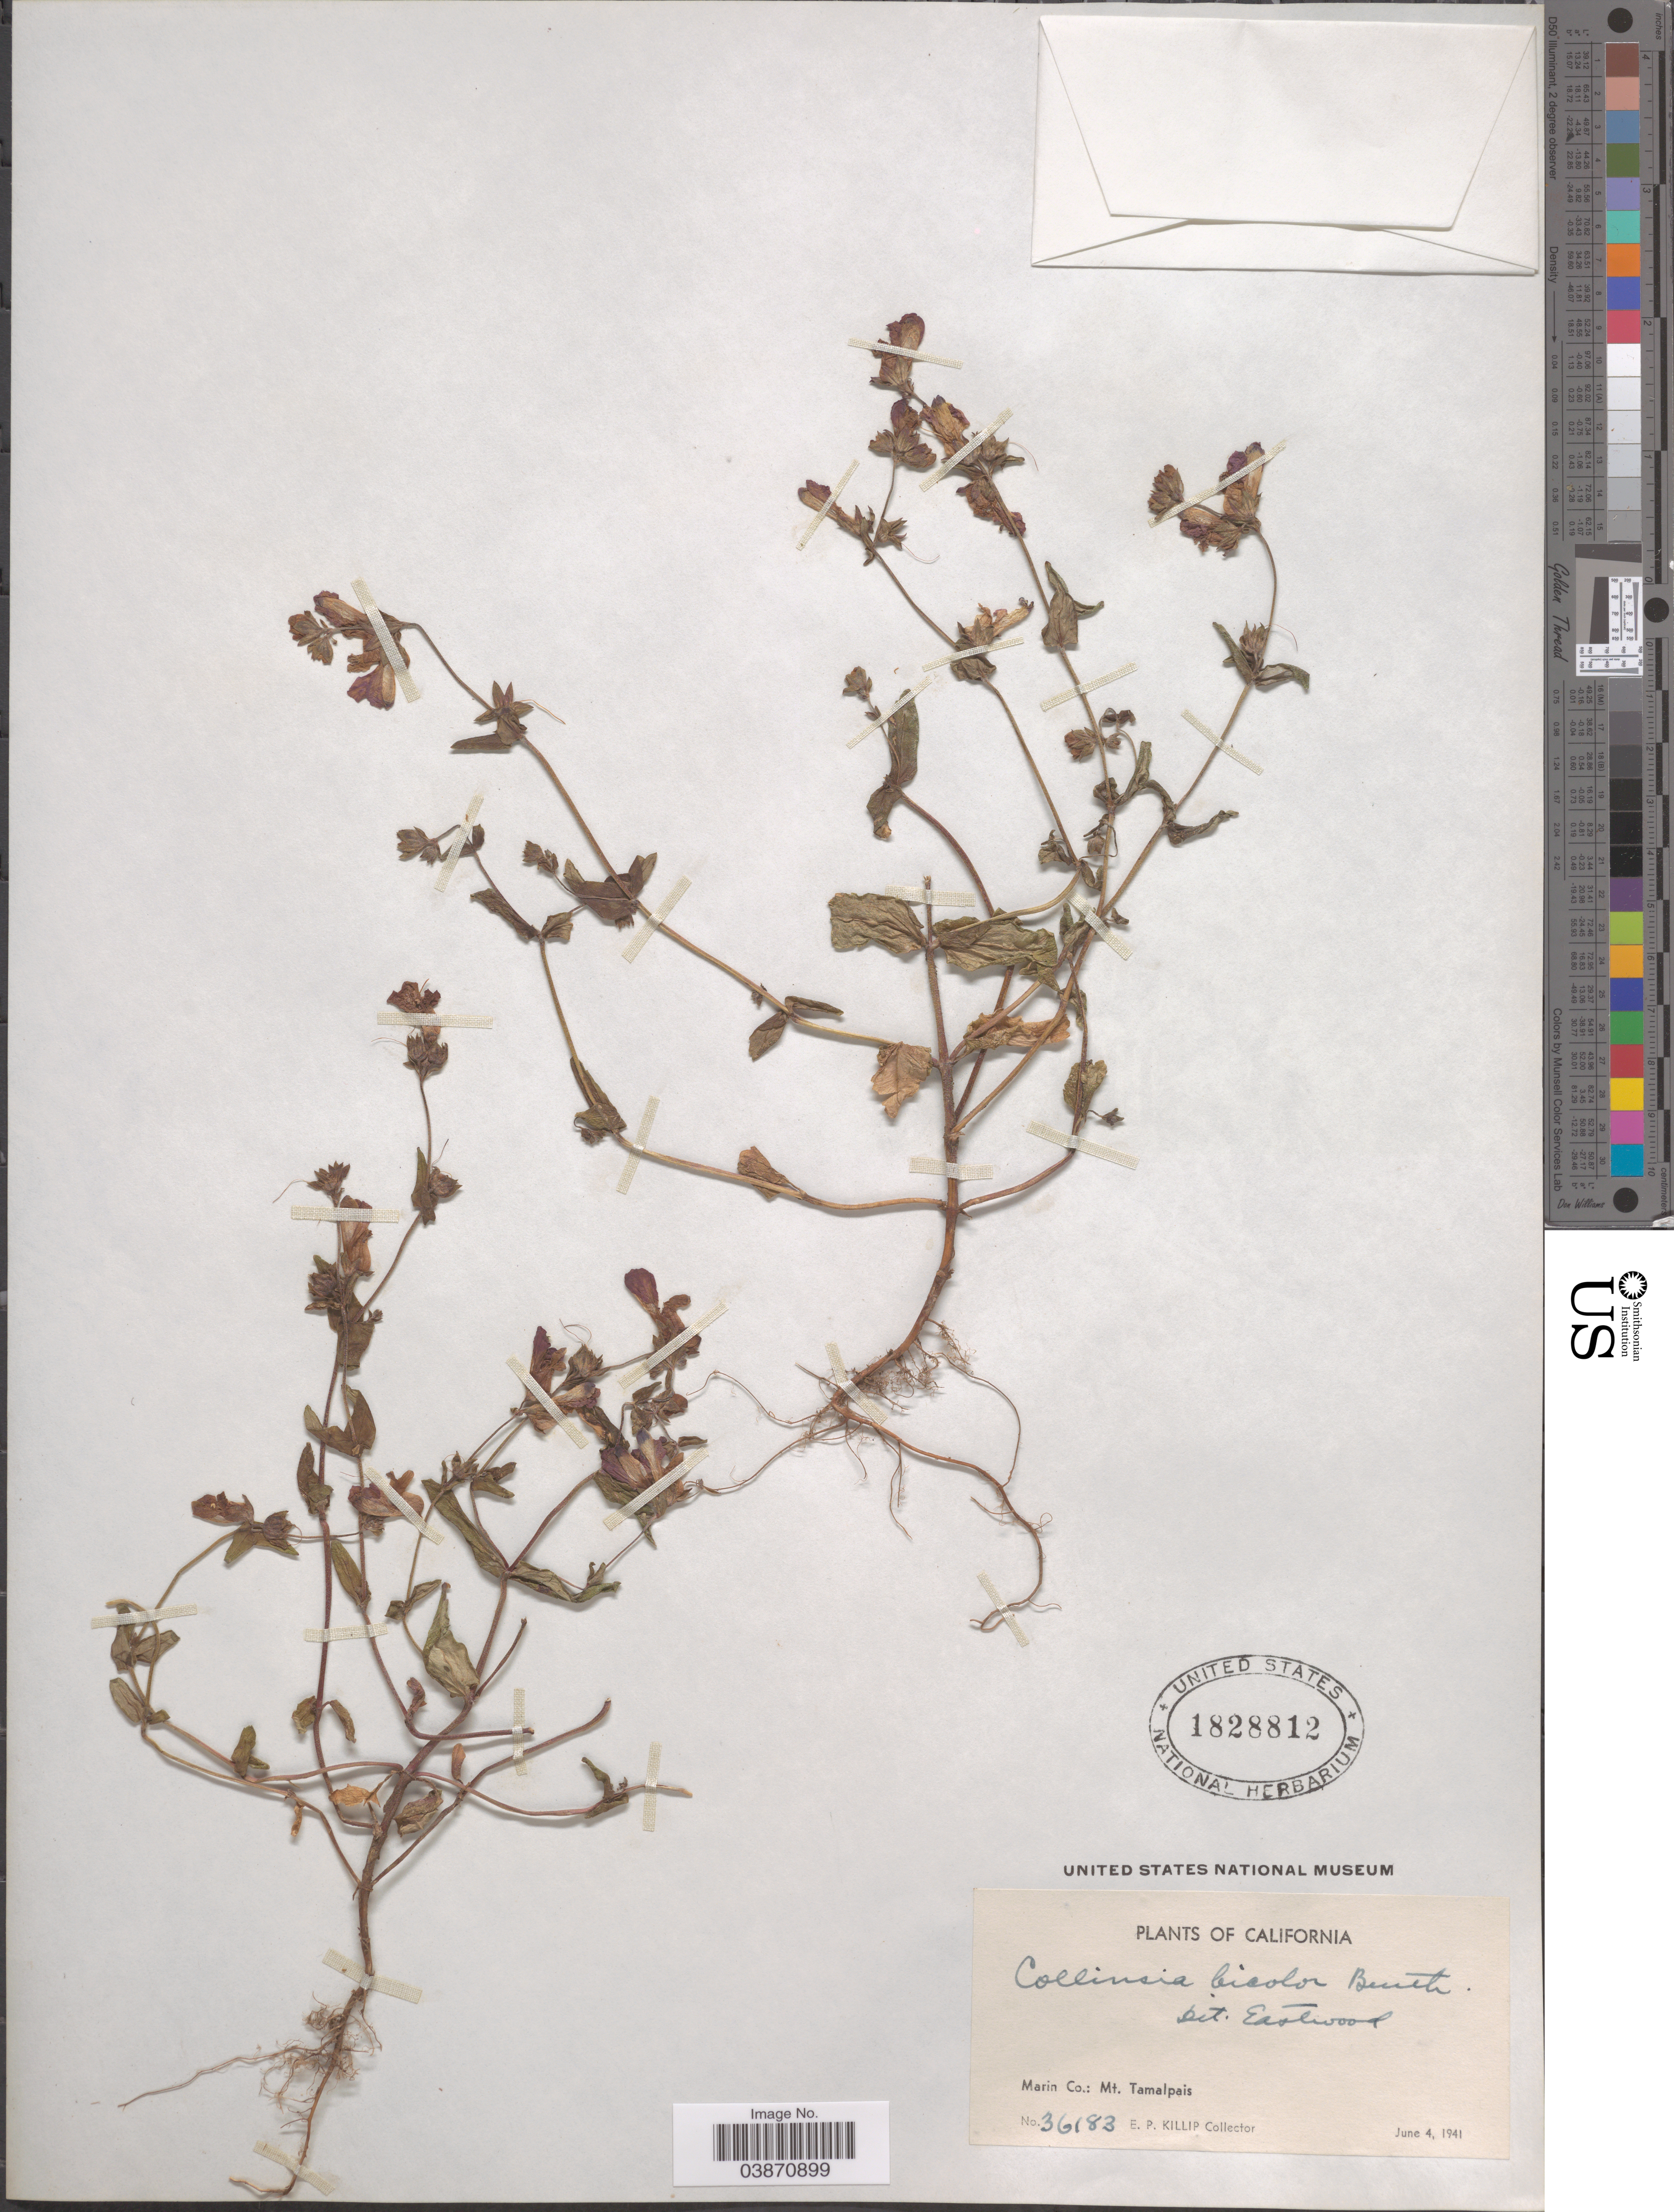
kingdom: Plantae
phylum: Tracheophyta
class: Magnoliopsida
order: Lamiales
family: Plantaginaceae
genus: Collinsia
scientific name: Collinsia bicolor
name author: Raf.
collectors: E. P. Killip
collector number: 36183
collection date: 1941-06-04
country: United States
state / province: California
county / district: Marin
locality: Marin Co.: Mt. Tamalpais.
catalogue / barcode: US 1828812